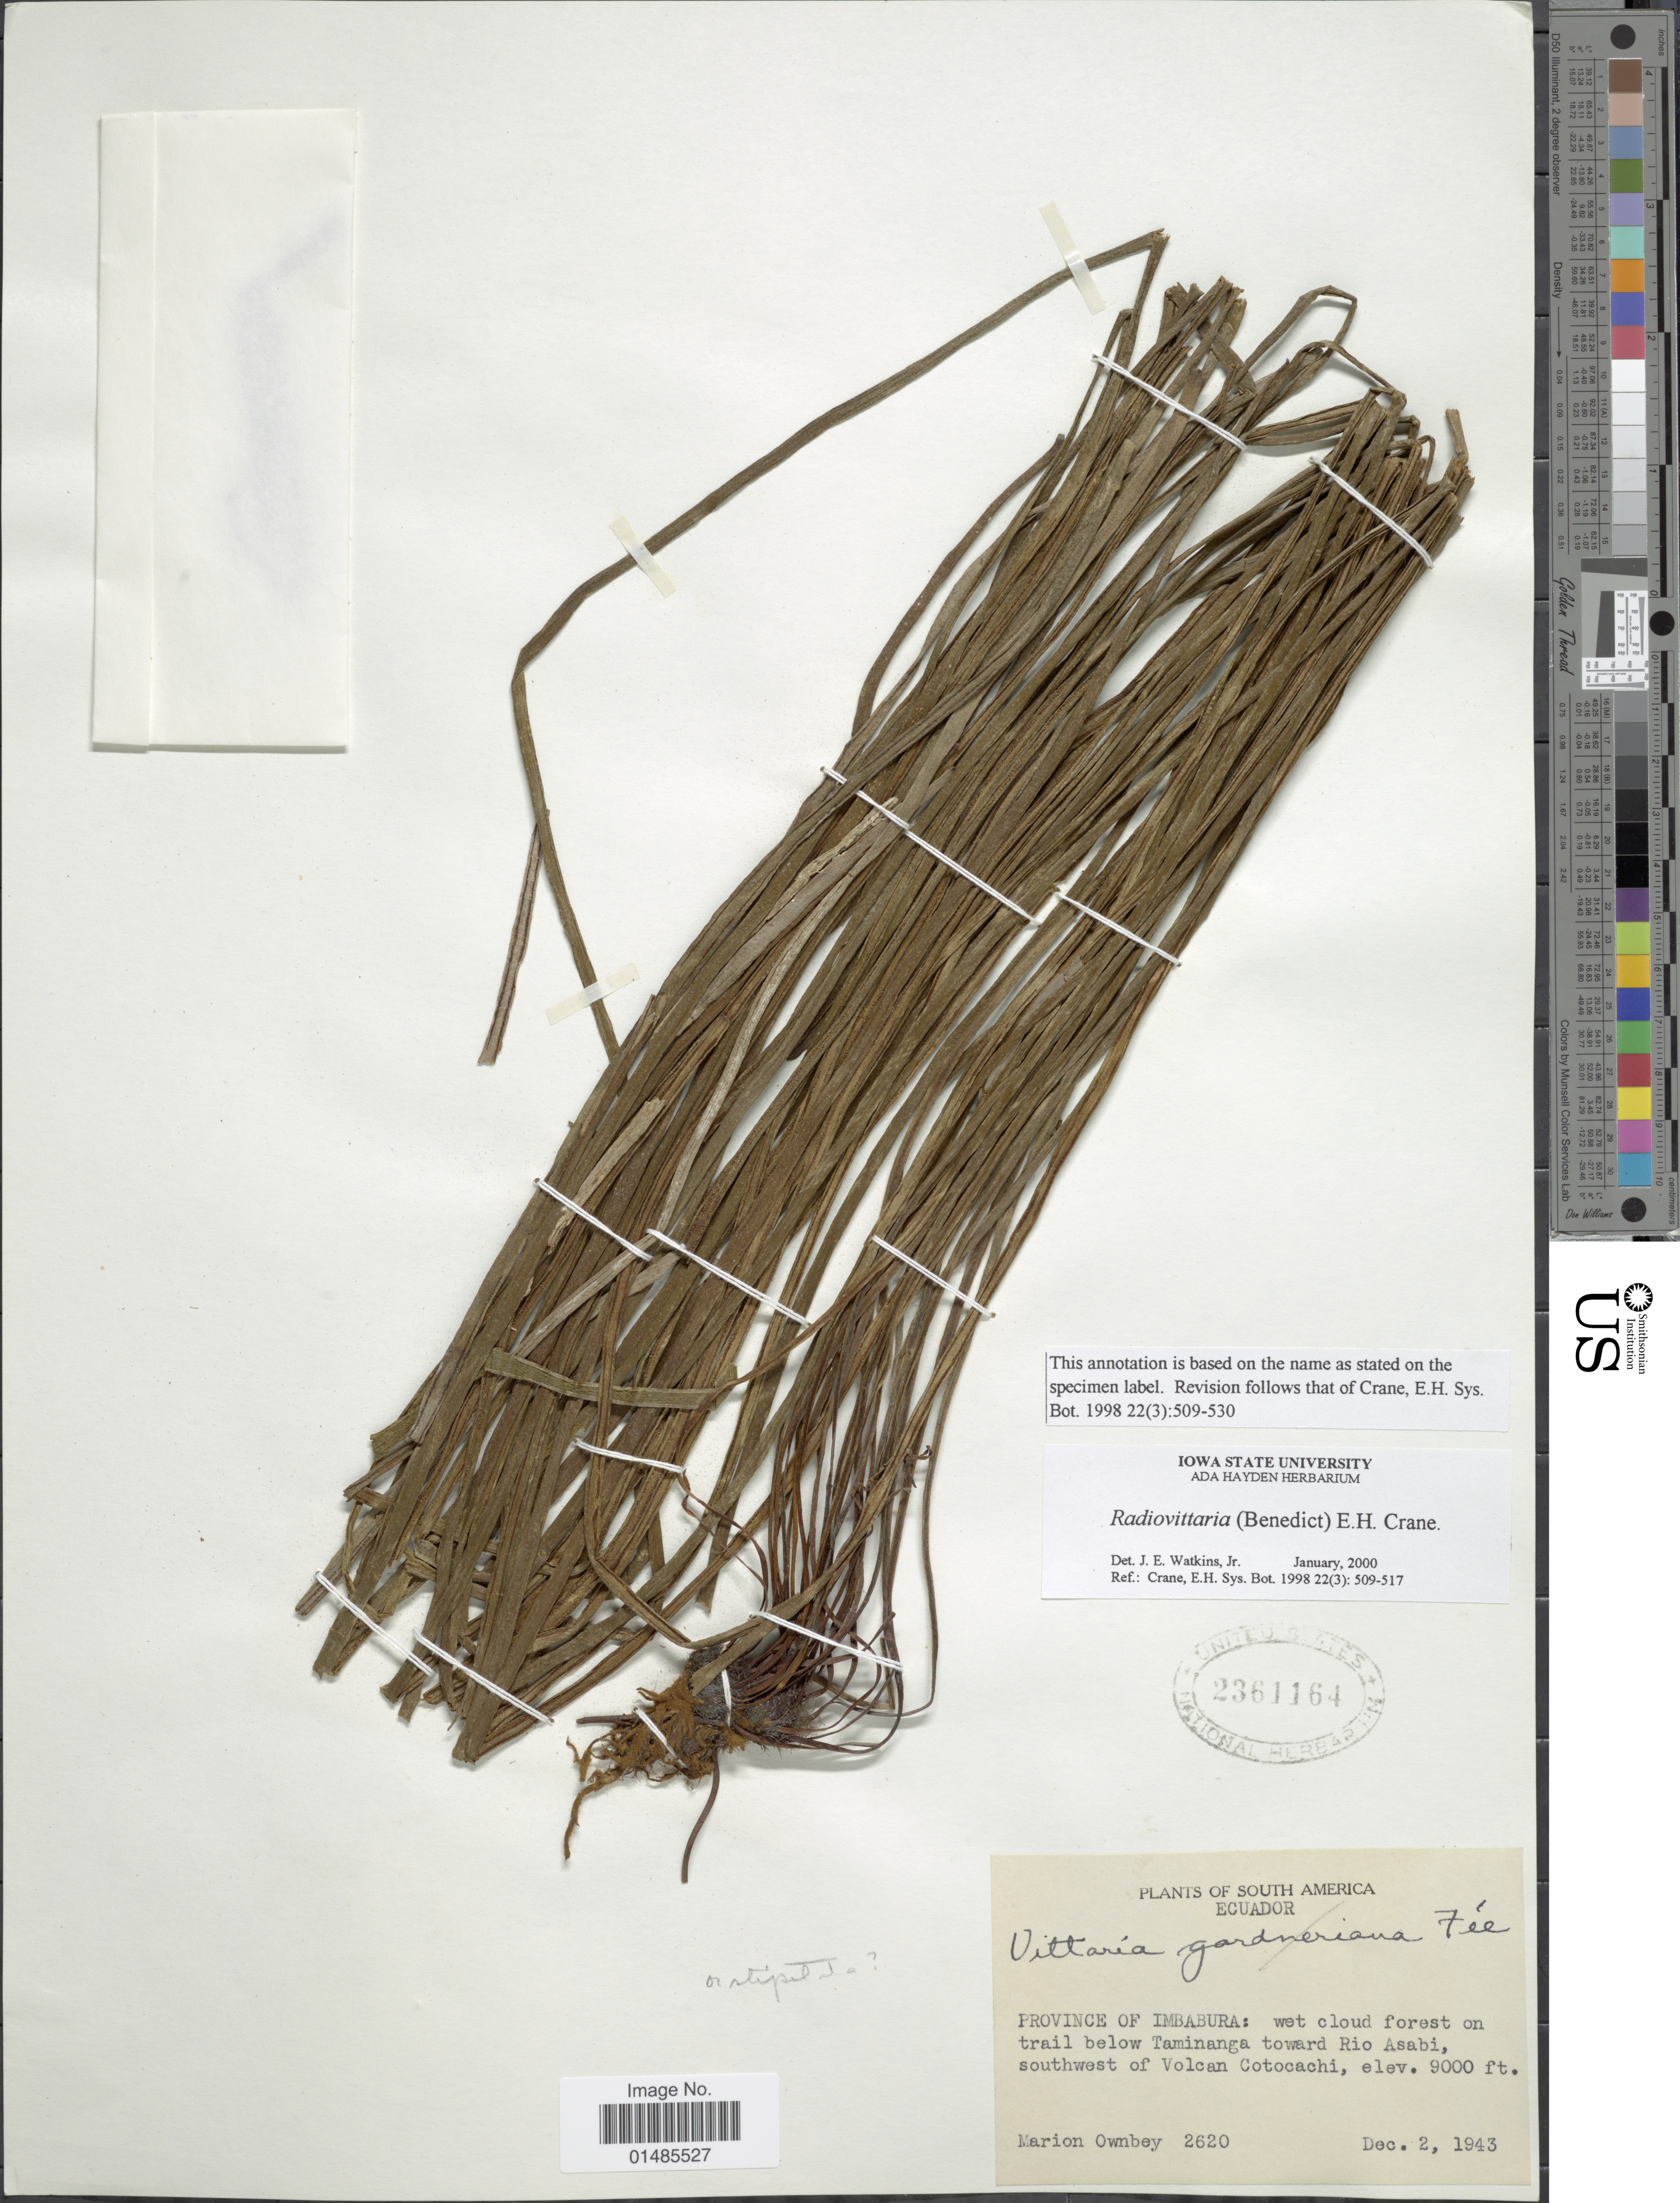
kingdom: Plantae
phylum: Tracheophyta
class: Polypodiopsida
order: Polypodiales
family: Pteridaceae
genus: Radiovittaria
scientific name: Radiovittaria stipitata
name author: (Kunze) E.H. Crane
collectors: F. M. Ownbey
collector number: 2620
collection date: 1943-12-02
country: Ecuador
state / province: Imbabura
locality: Wet cloud forest on trail below Taminanga toward Rio Asabi, southwest of Volcan Cotocachi.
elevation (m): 2743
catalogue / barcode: US 2361164